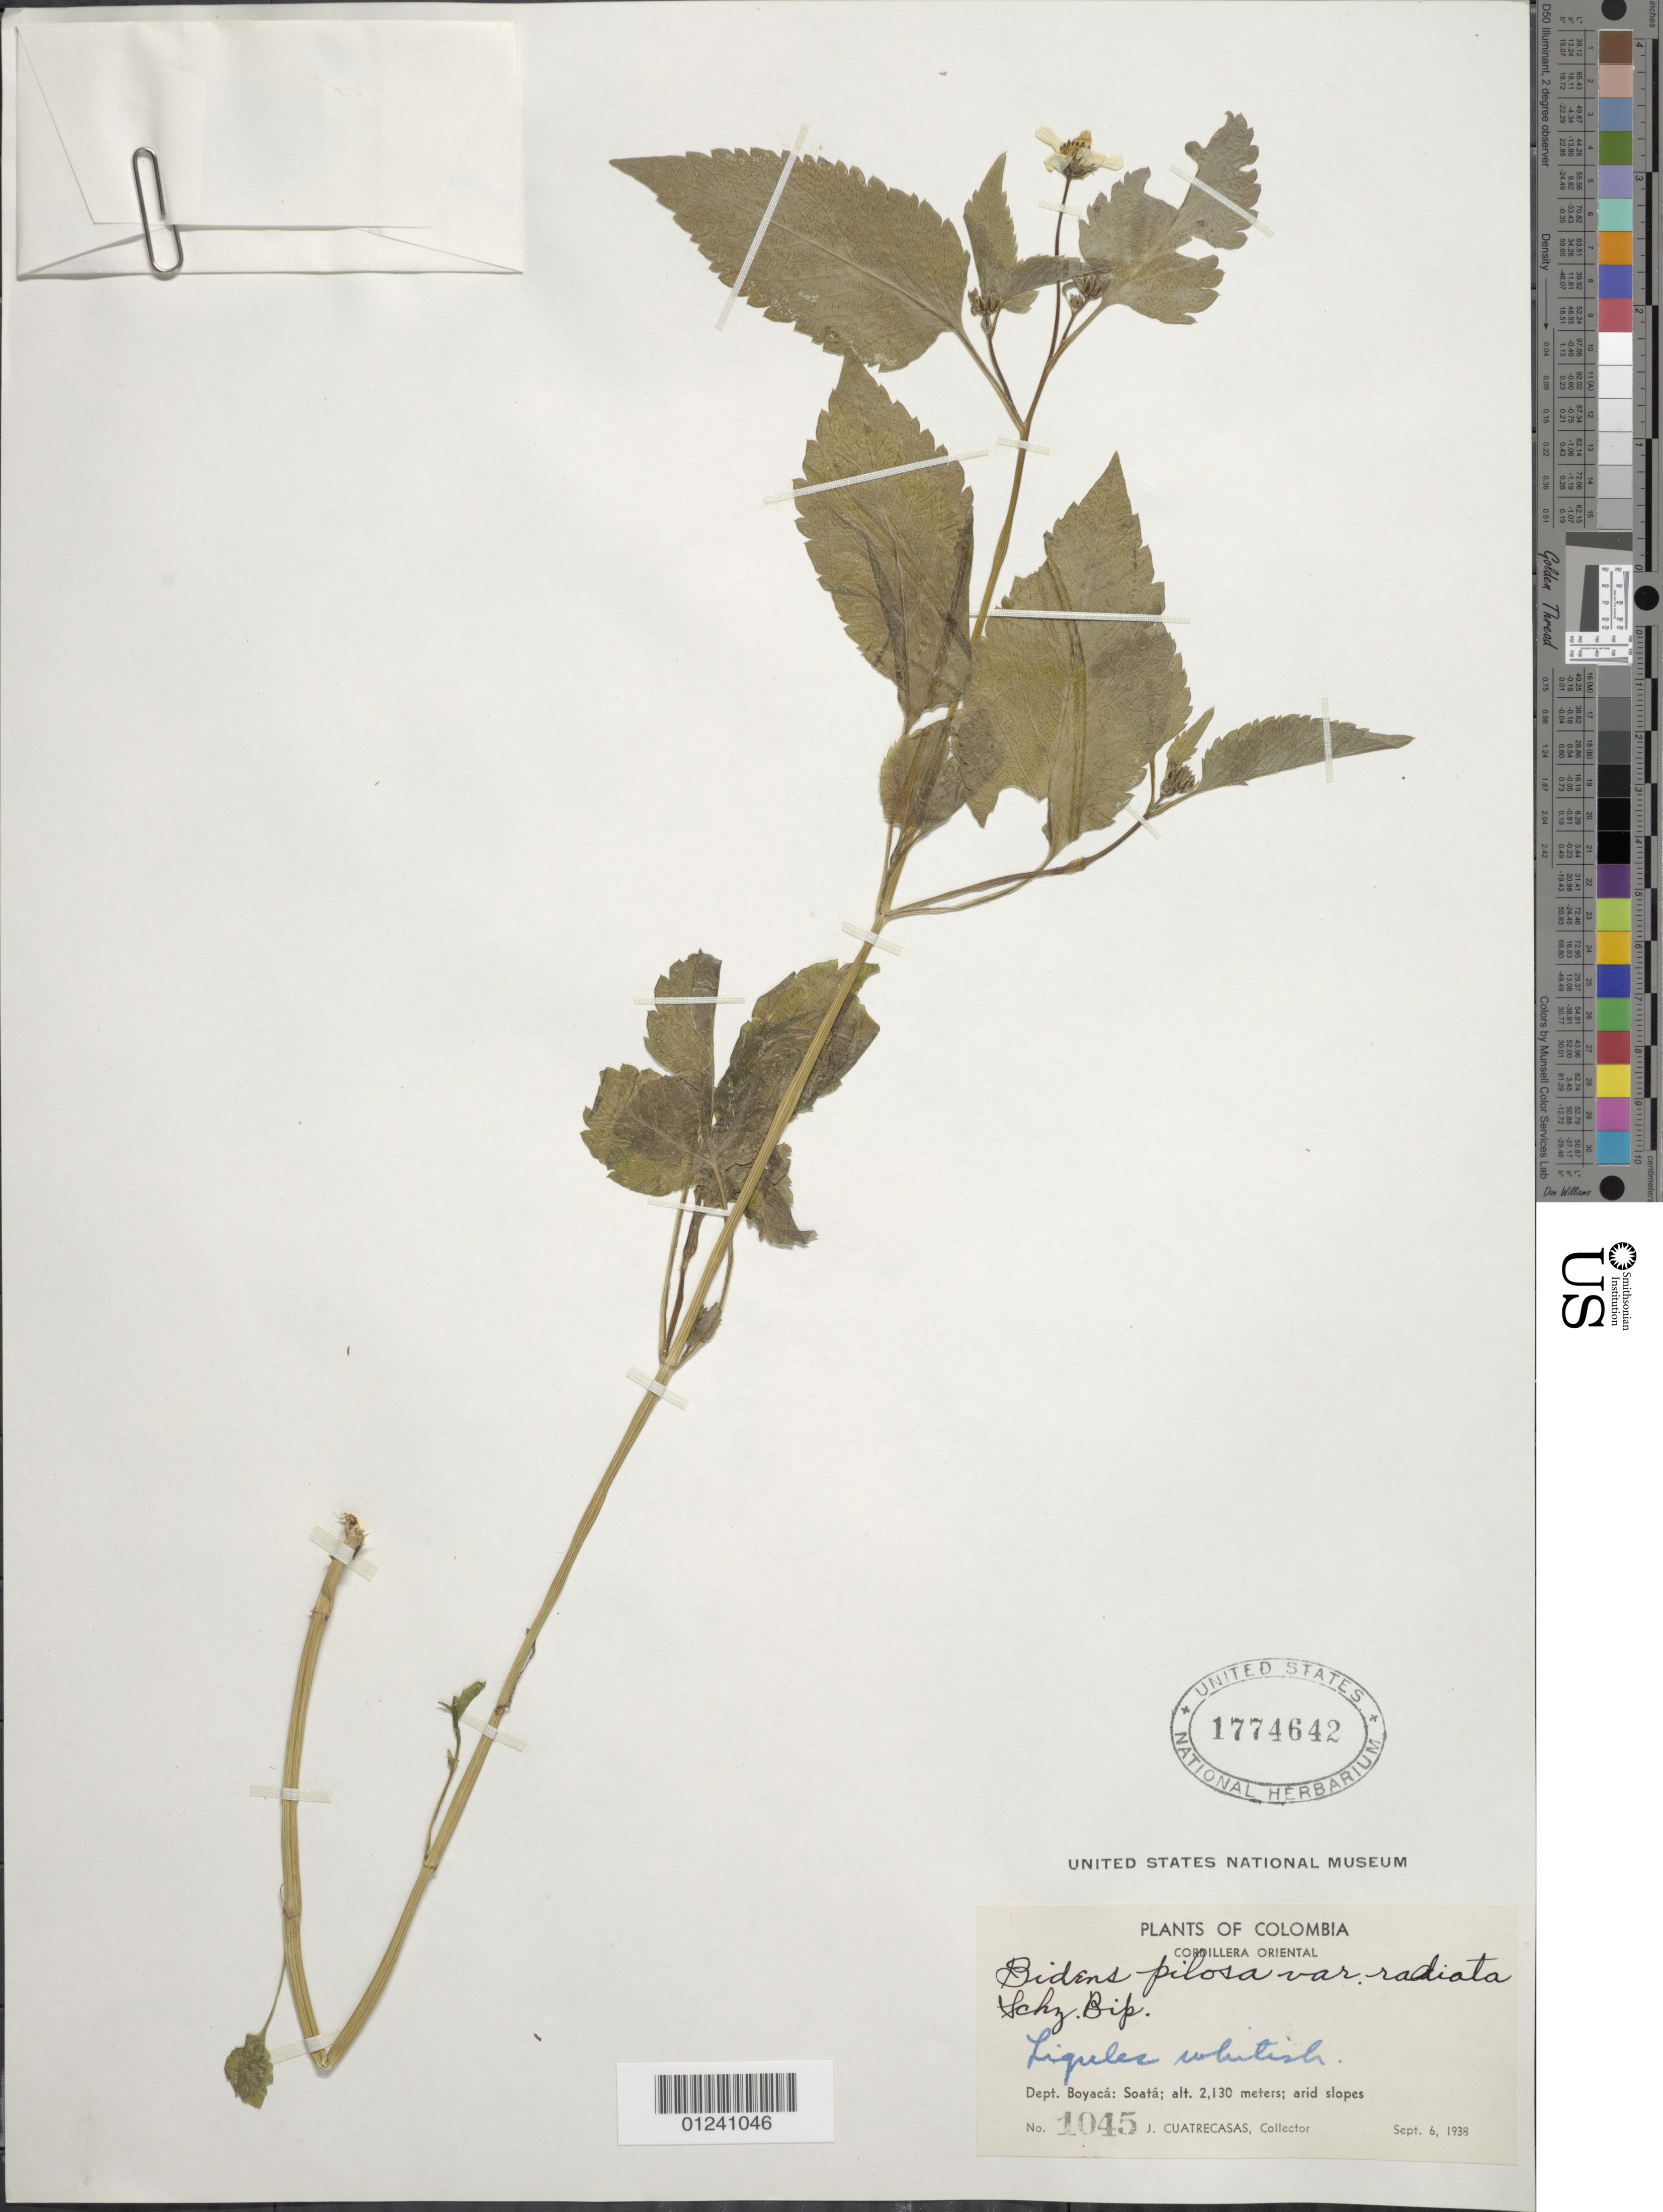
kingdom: Plantae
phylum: Tracheophyta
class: Magnoliopsida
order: Asterales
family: Asteraceae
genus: Bidens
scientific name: Bidens pilosa var. radiata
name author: (Sch. Bip.) J.A. Schmidt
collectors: J. Cuatrecasas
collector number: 1045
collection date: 1938-09-06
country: Colombia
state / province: Boyacá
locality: Soatá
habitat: arid slopes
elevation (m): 2130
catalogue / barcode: US 1774642